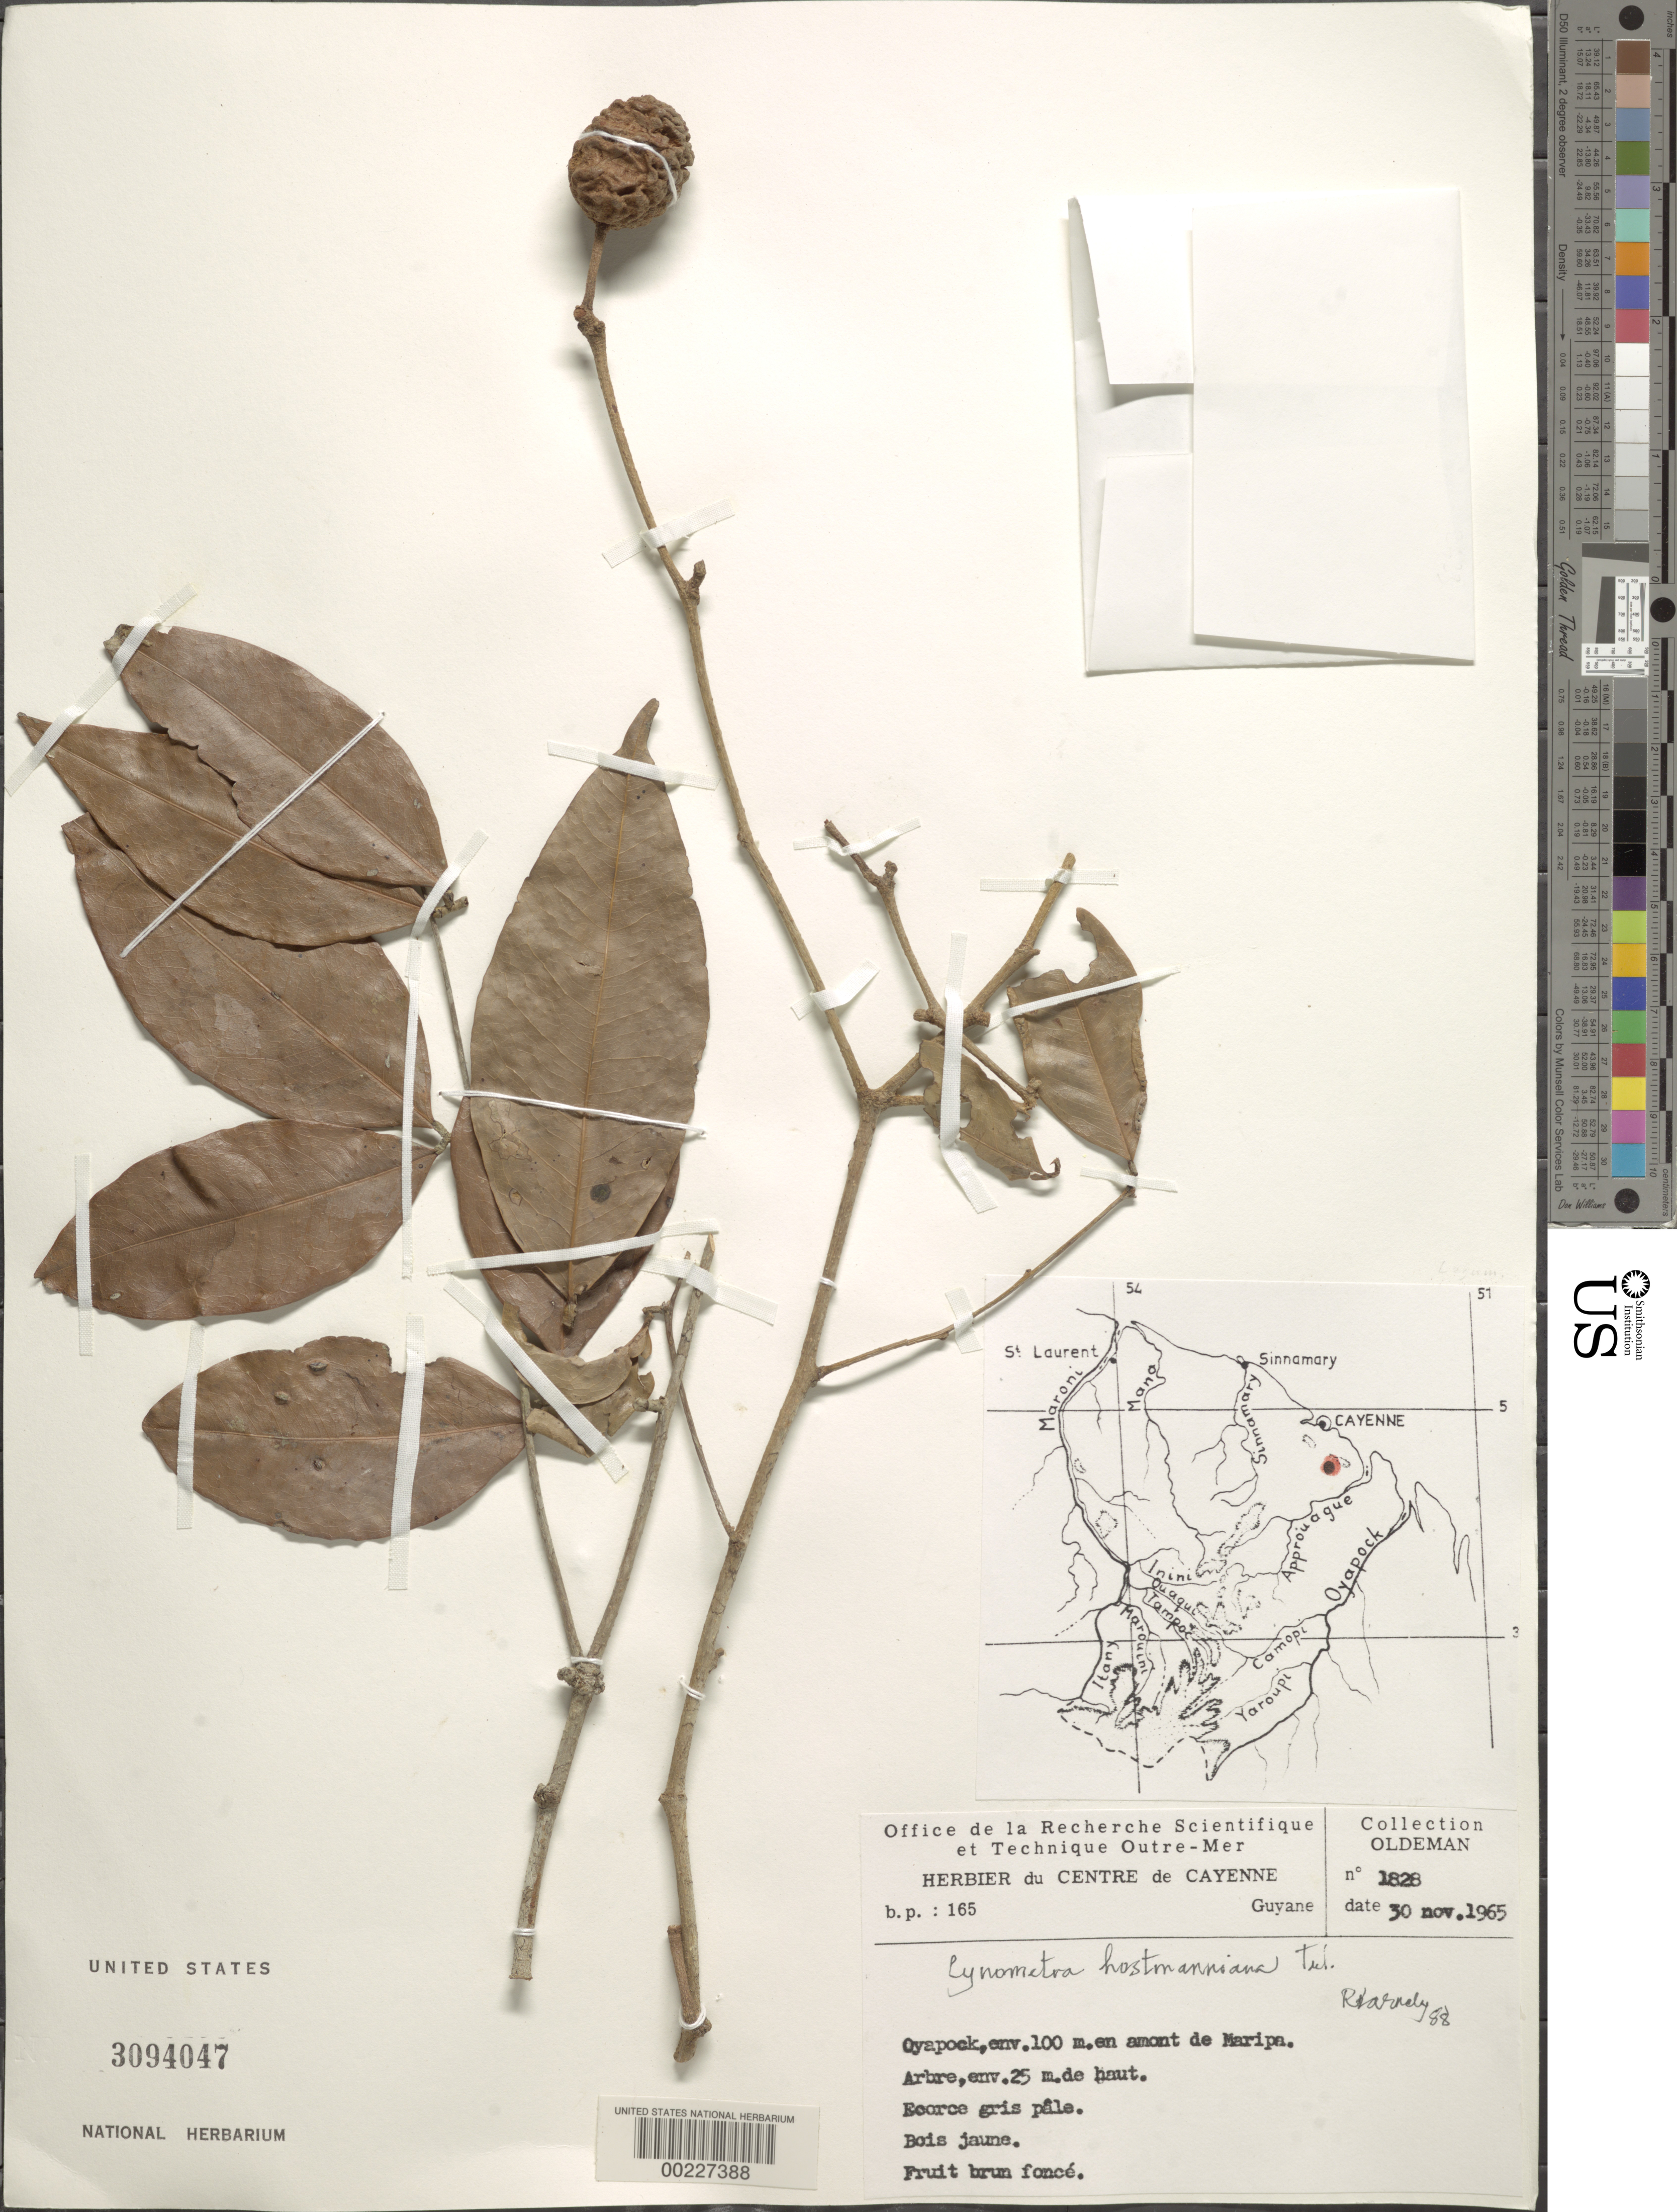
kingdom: Plantae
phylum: Tracheophyta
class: Magnoliopsida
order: Fabales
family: Fabaceae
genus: Cynometra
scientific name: Cynometra hostmanniana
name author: Tul.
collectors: R. Oldeman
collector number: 1828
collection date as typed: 30 Nov 1965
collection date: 1965-11-30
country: French Guiana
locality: Oyapock, headwaters of maripa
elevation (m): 100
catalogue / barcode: US 3094047